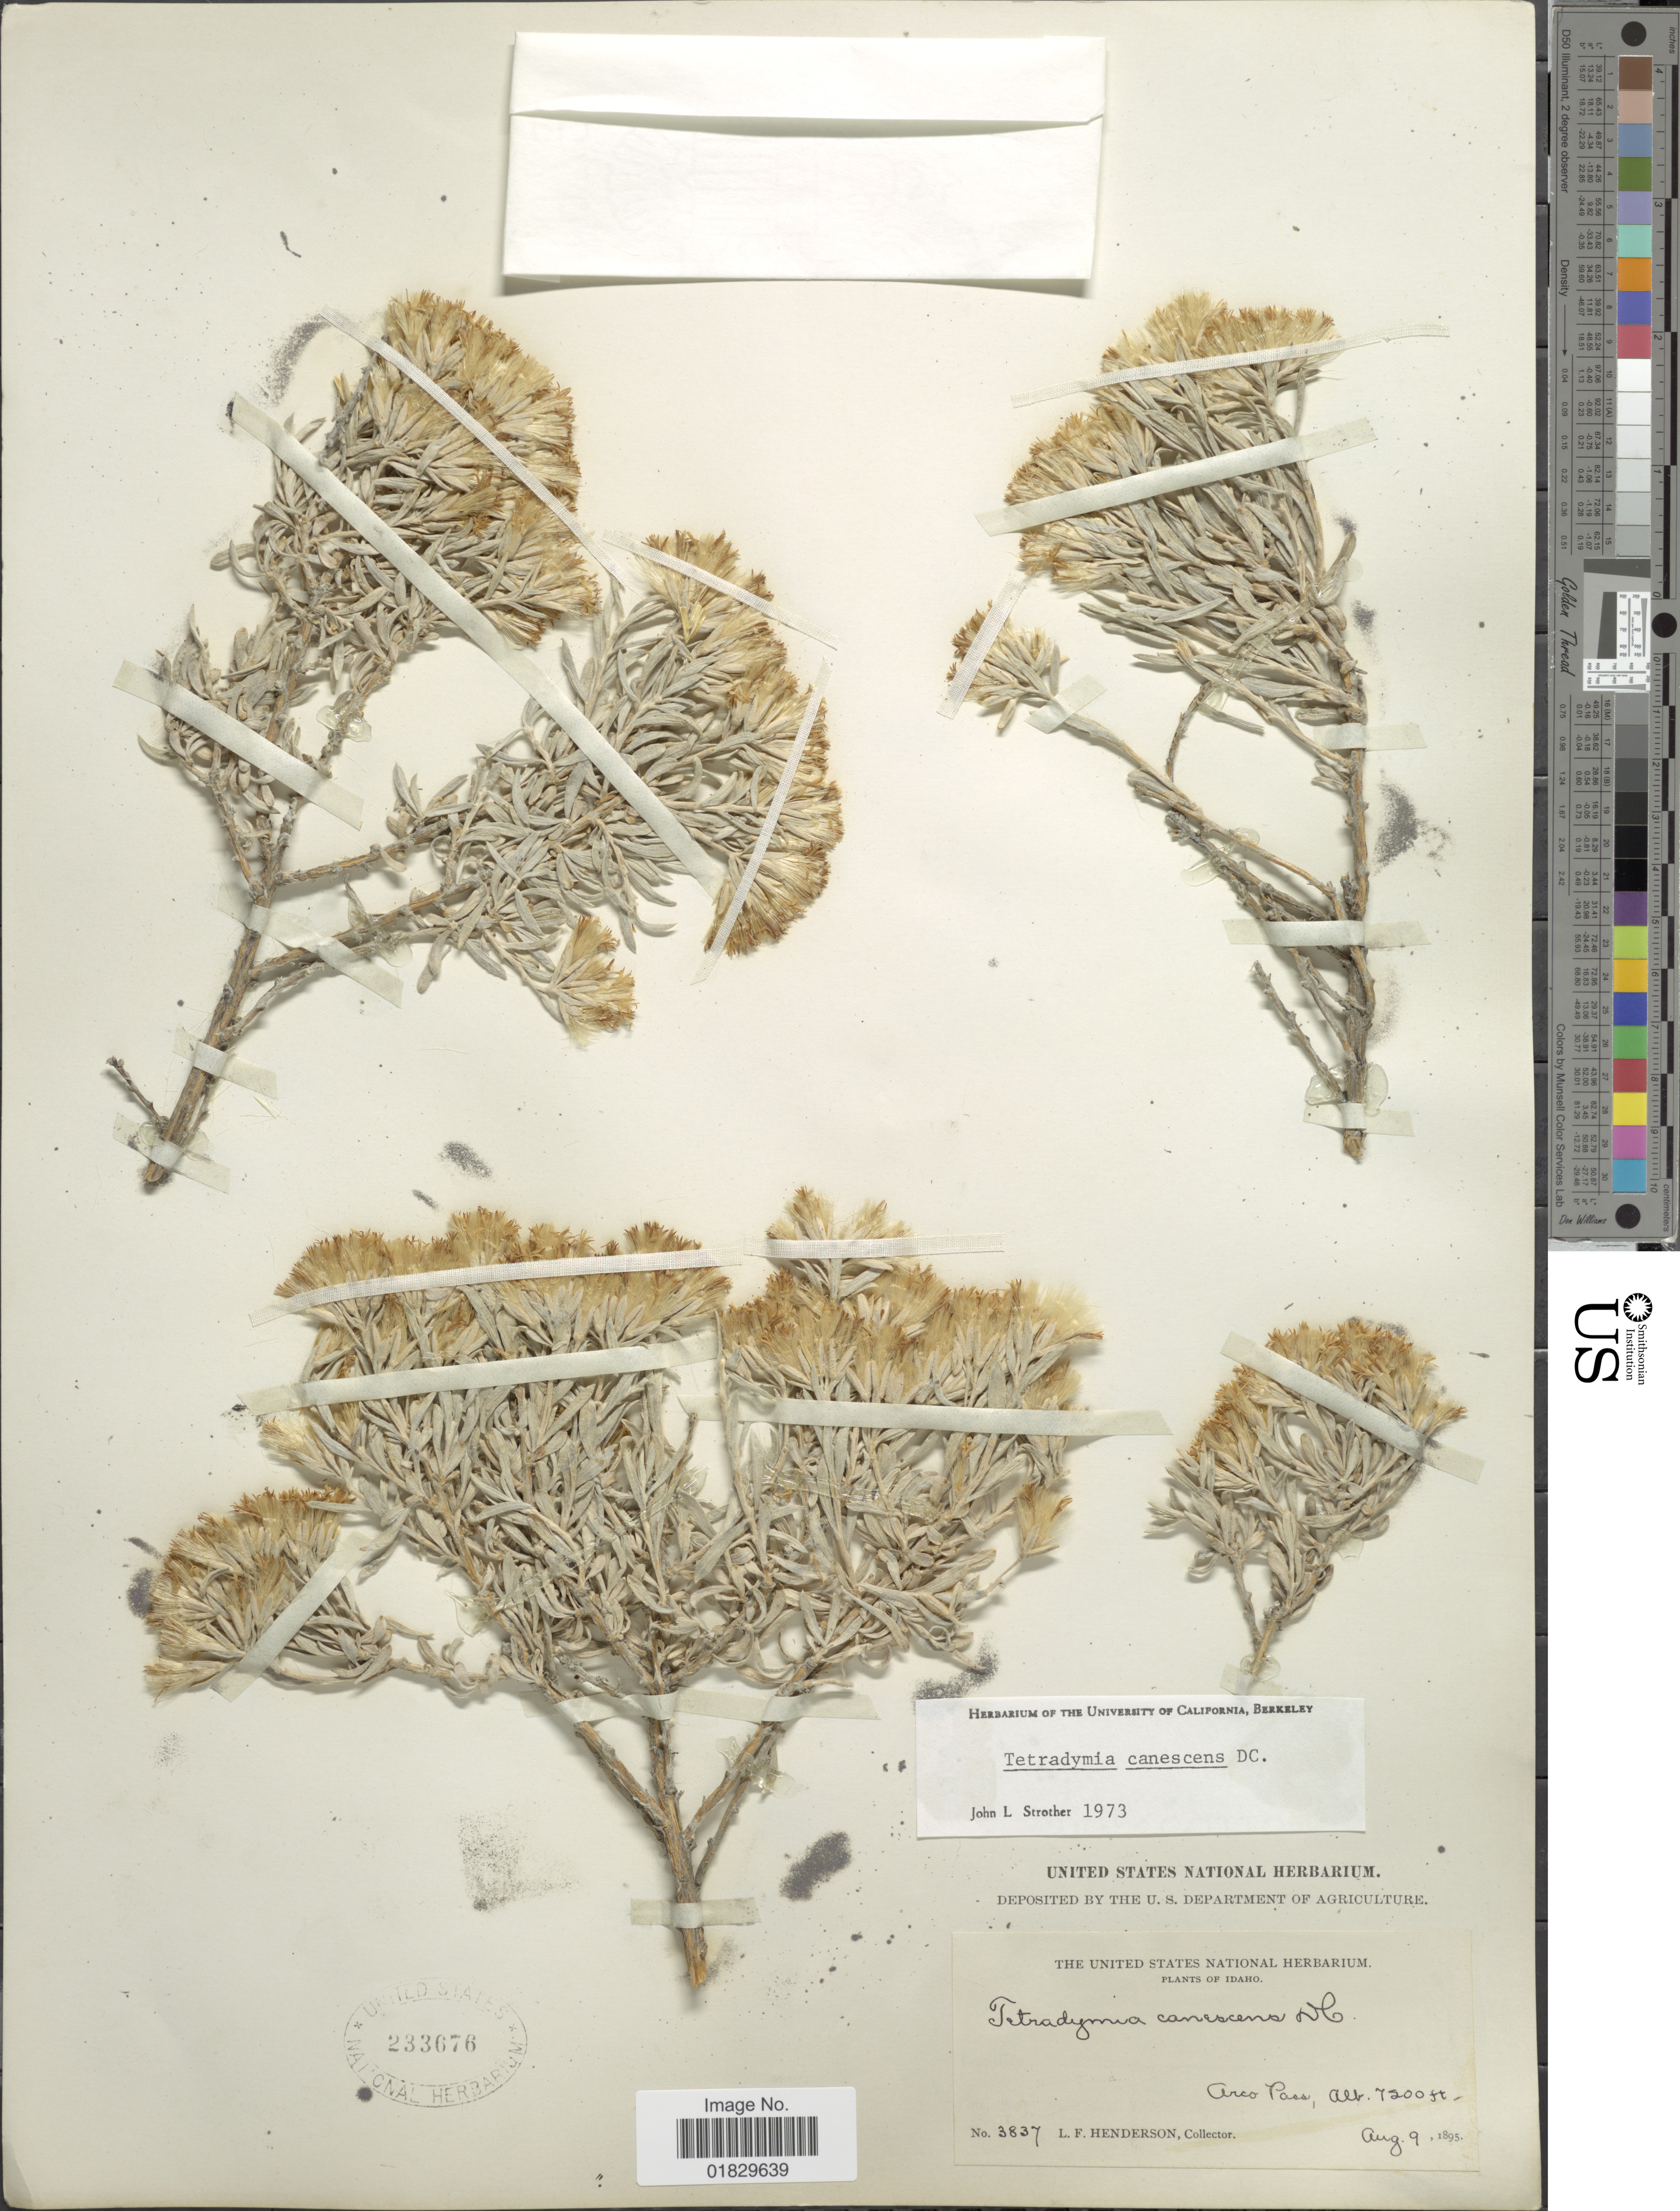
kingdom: Plantae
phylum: Tracheophyta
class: Magnoliopsida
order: Asterales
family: Asteraceae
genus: Tetradymia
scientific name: Tetradymia canescens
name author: DC.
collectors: L. Henderson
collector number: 3837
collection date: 1895-08-09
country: United States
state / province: Idaho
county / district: Blaine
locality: Arco Pass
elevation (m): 2195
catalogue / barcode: US 233676